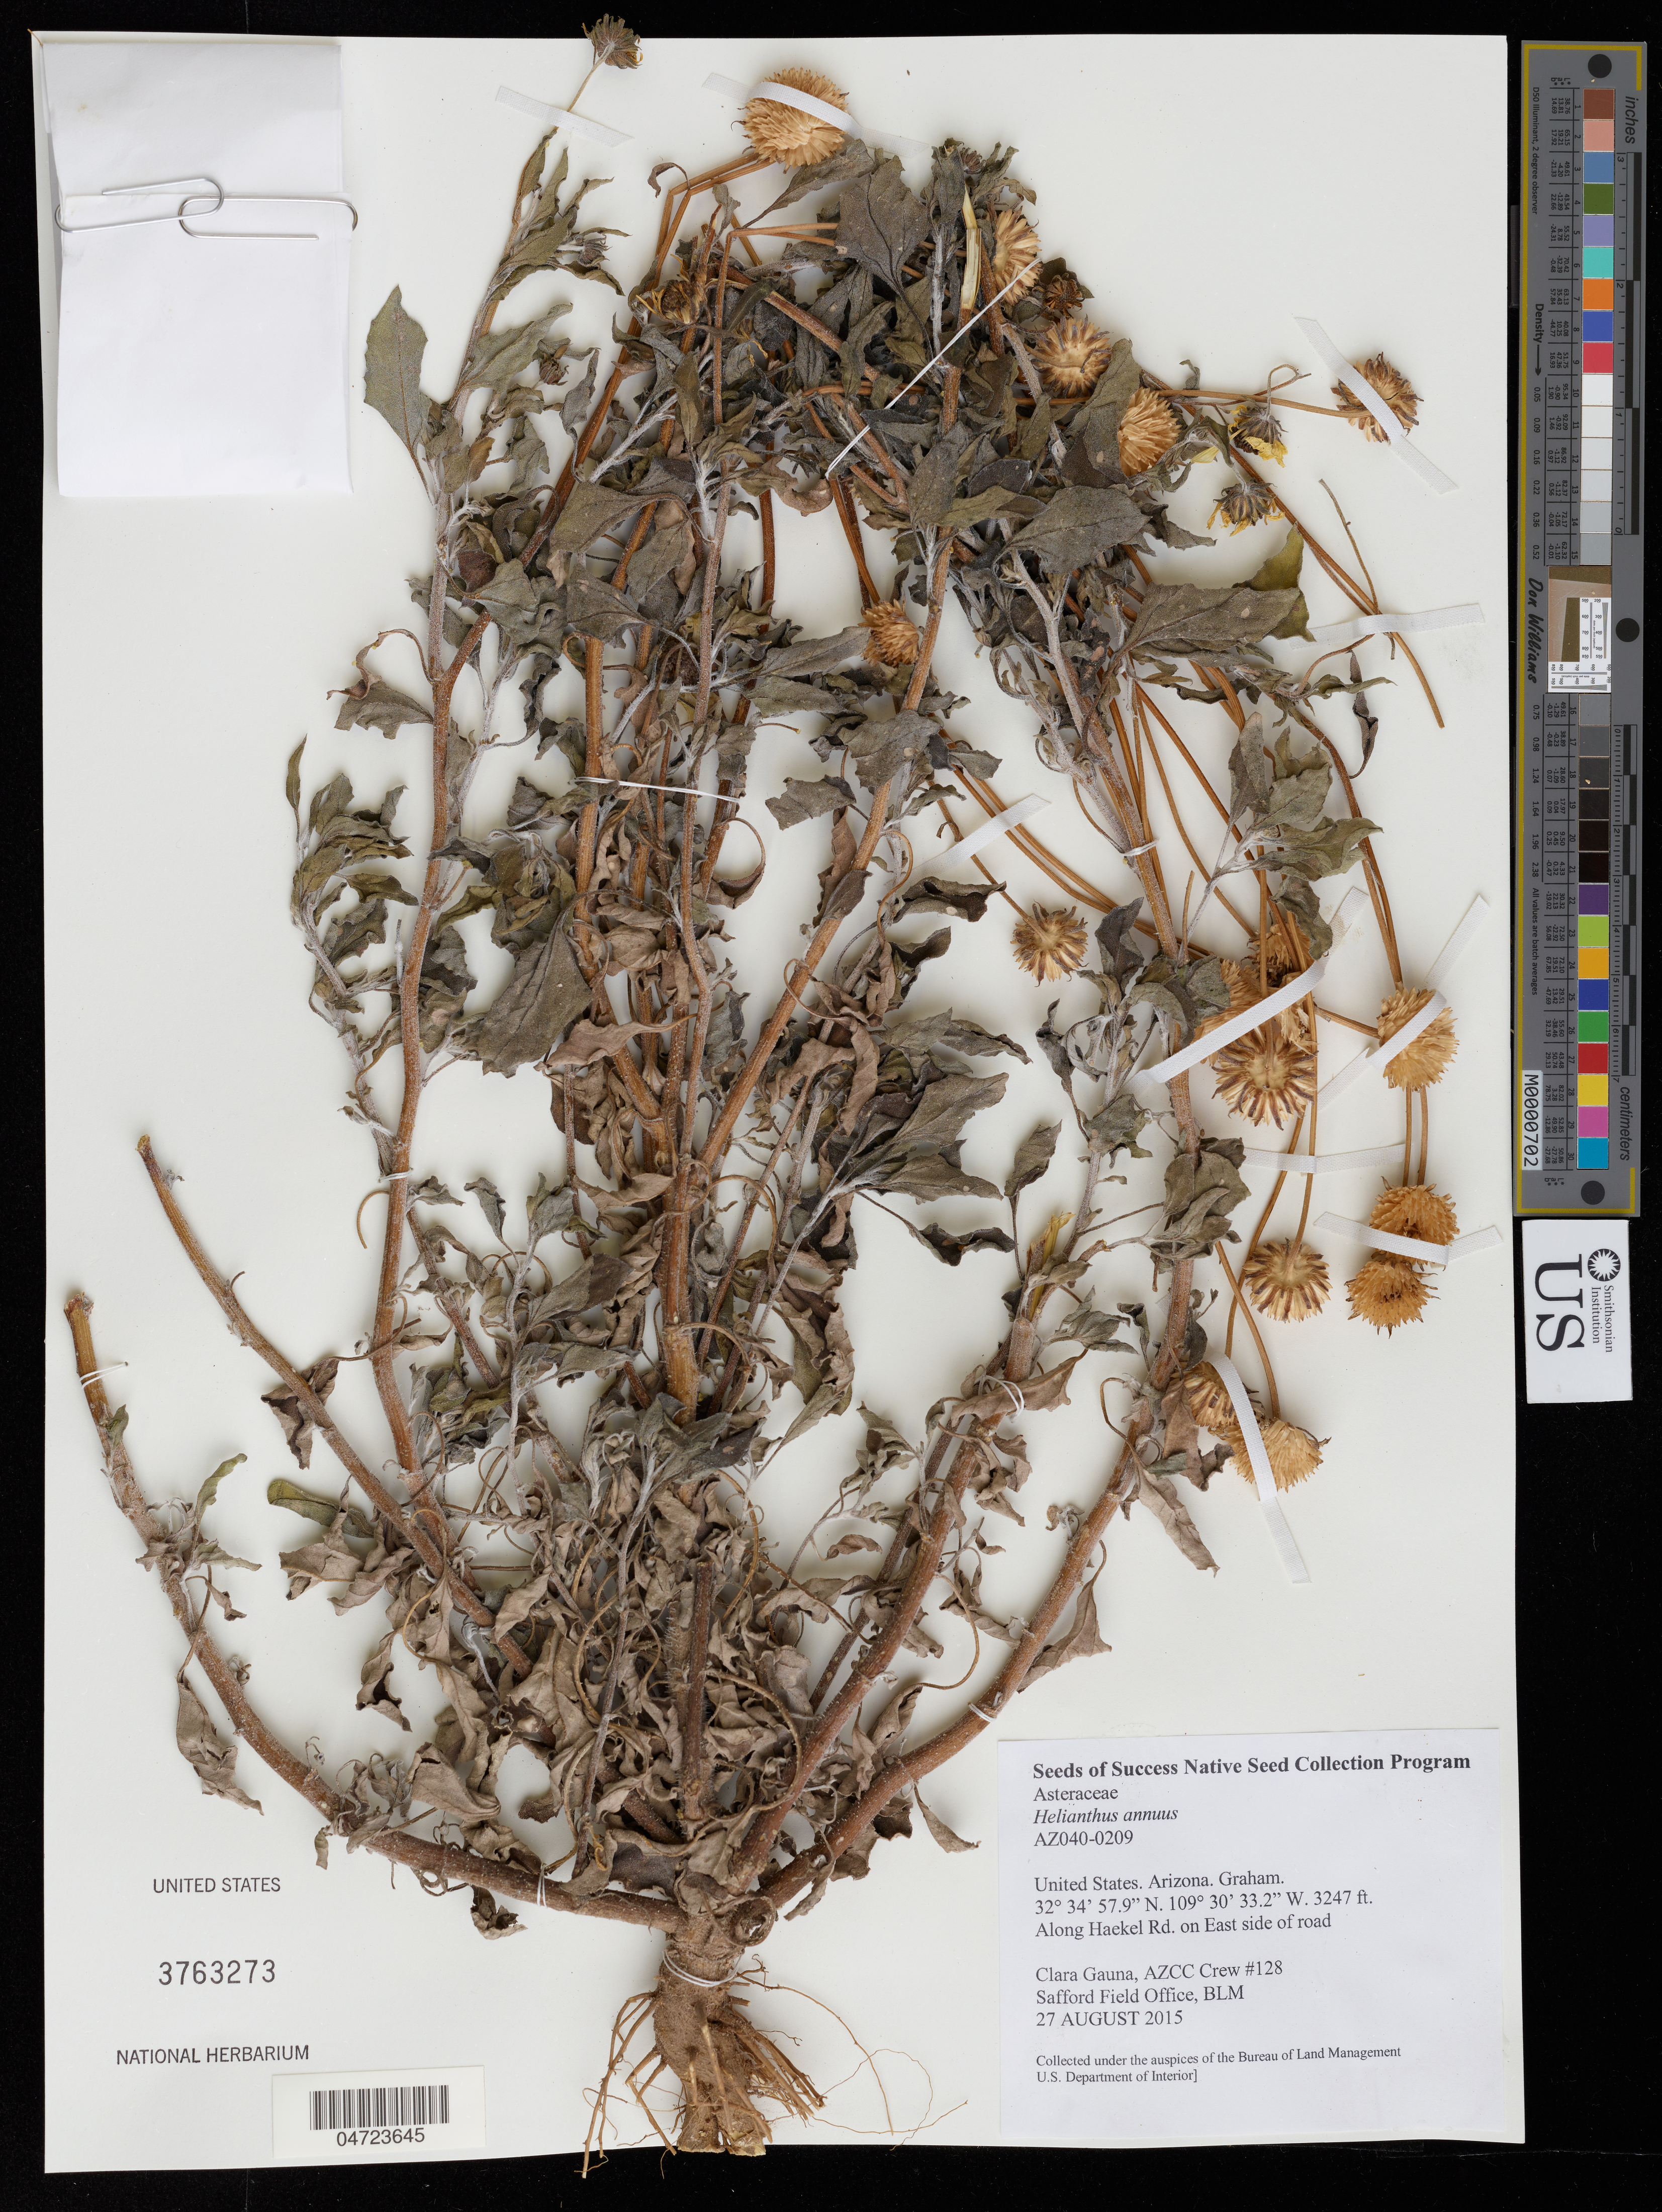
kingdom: Plantae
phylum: Tracheophyta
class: Magnoliopsida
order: Asterales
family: Asteraceae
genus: Helianthus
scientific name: Helianthus annuus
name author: L.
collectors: C. Gauna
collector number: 128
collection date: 2015-08-27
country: United States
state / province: Arizona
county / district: Graham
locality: Graham. Along Haekel Rd. on East side of road.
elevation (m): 990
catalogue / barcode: US 3763273